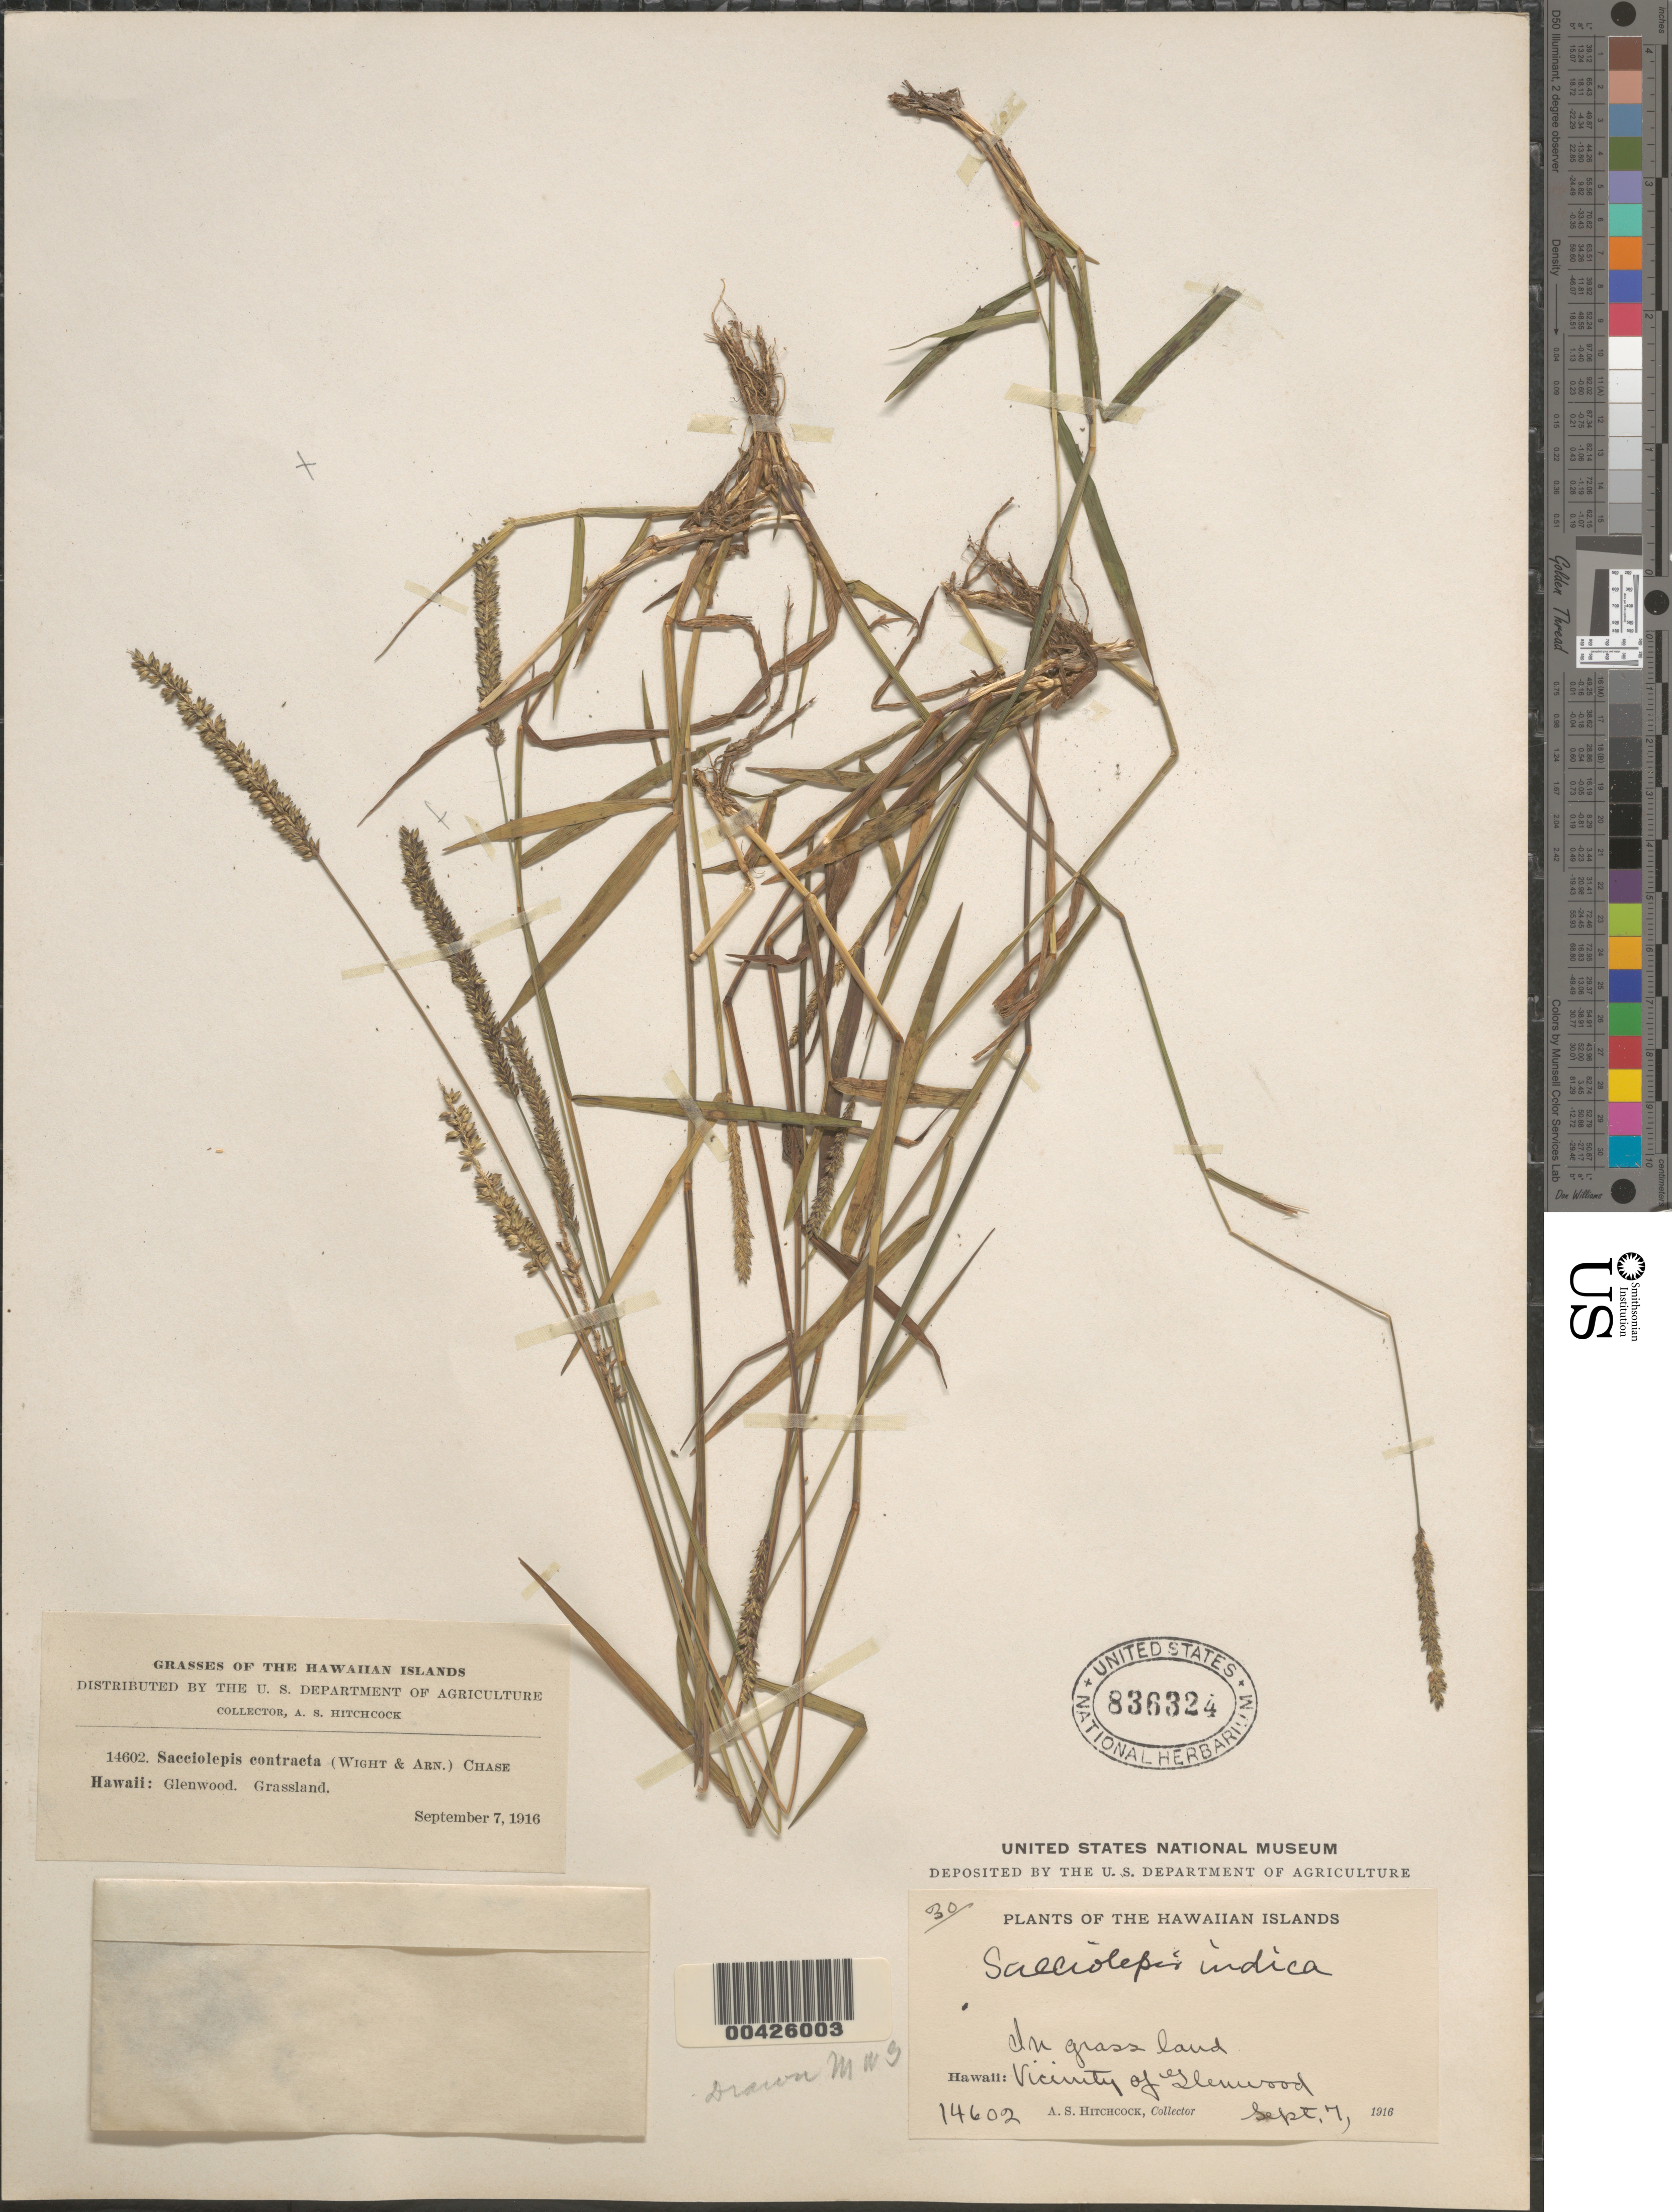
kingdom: Plantae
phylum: Tracheophyta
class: Liliopsida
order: Poales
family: Poaceae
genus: Sacciolepis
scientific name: Sacciolepis indica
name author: (L.) Chase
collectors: A. S. Hitchcock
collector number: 14602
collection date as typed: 7 Sep 1916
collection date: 1916-09-07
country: United States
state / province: Hawaii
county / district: Hawaii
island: Hawaii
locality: Vicinity of Glenwood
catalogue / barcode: US 836324